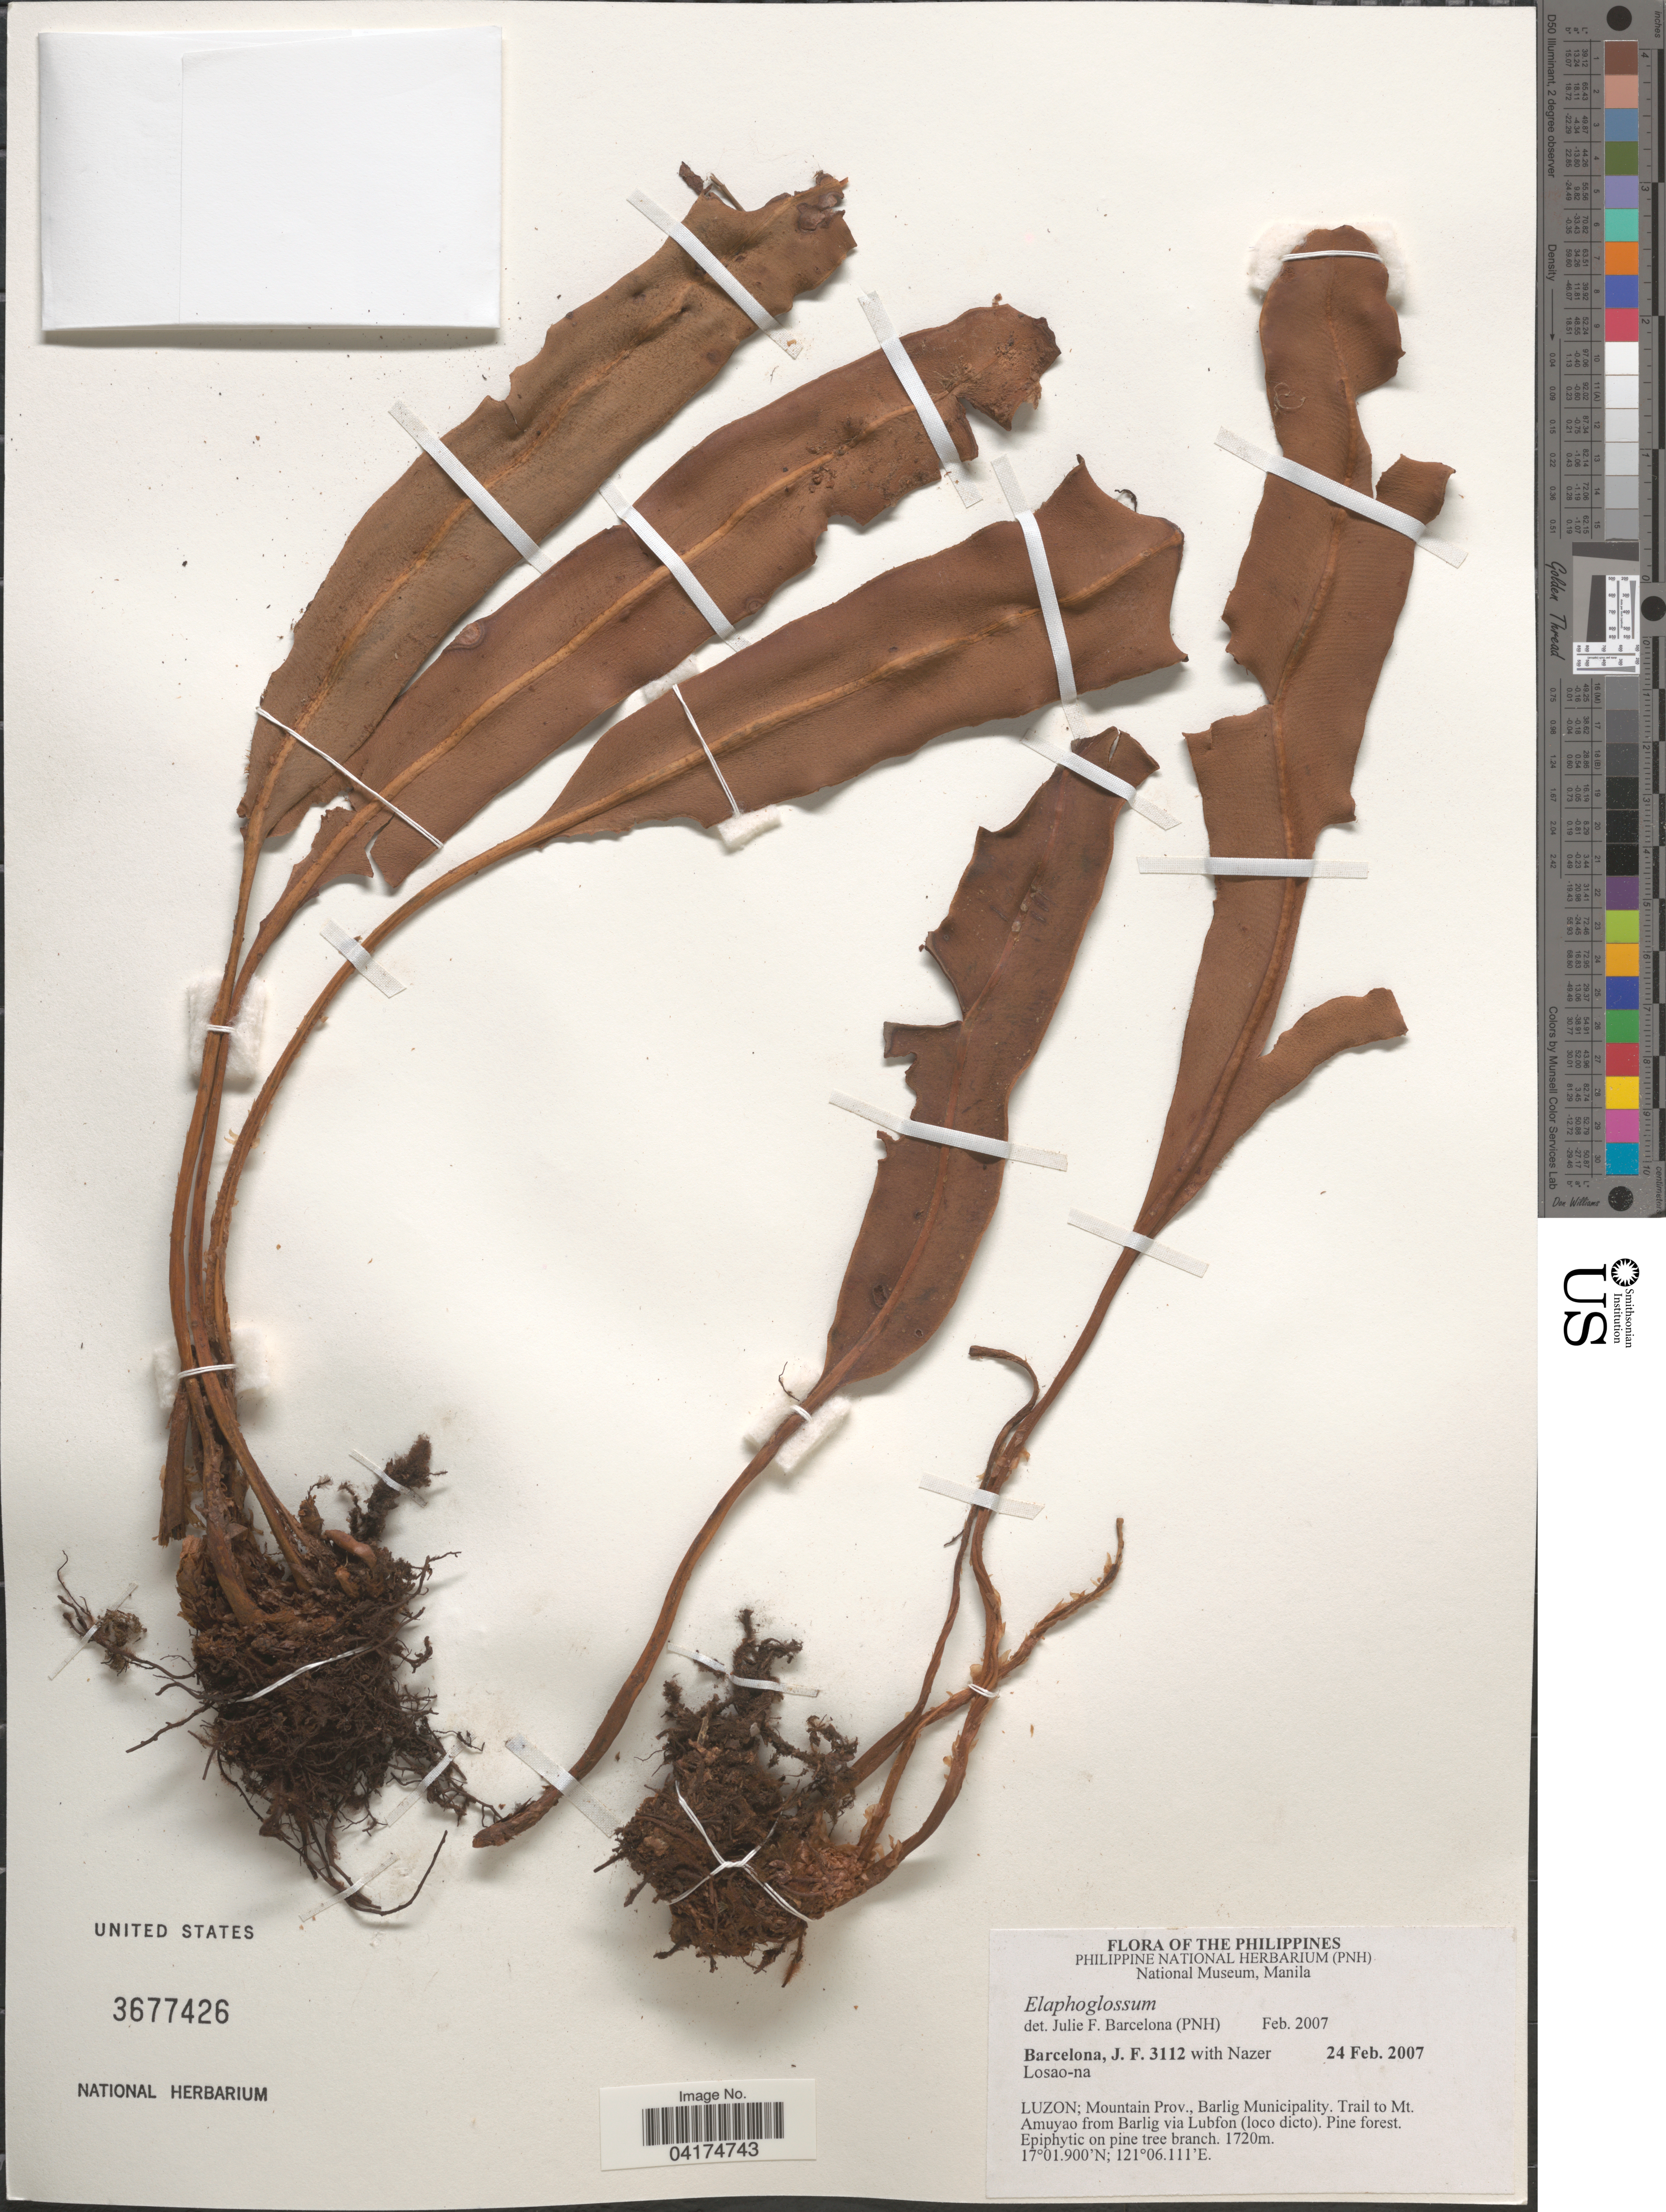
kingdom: Plantae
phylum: Tracheophyta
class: Polypodiopsida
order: Polypodiales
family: Dryopteridaceae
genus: Elaphoglossum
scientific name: Elaphoglossum sp.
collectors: J. F. Barcelona & N. Losao-na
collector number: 3112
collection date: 2007-02-24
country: Philippines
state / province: Cordillera (Administrative Region)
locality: Luzon; Mountain Prov., Barlig Municipality. Trail to Mt. Amuyao from Barlig via Lubfon.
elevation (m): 1720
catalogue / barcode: US 3677426